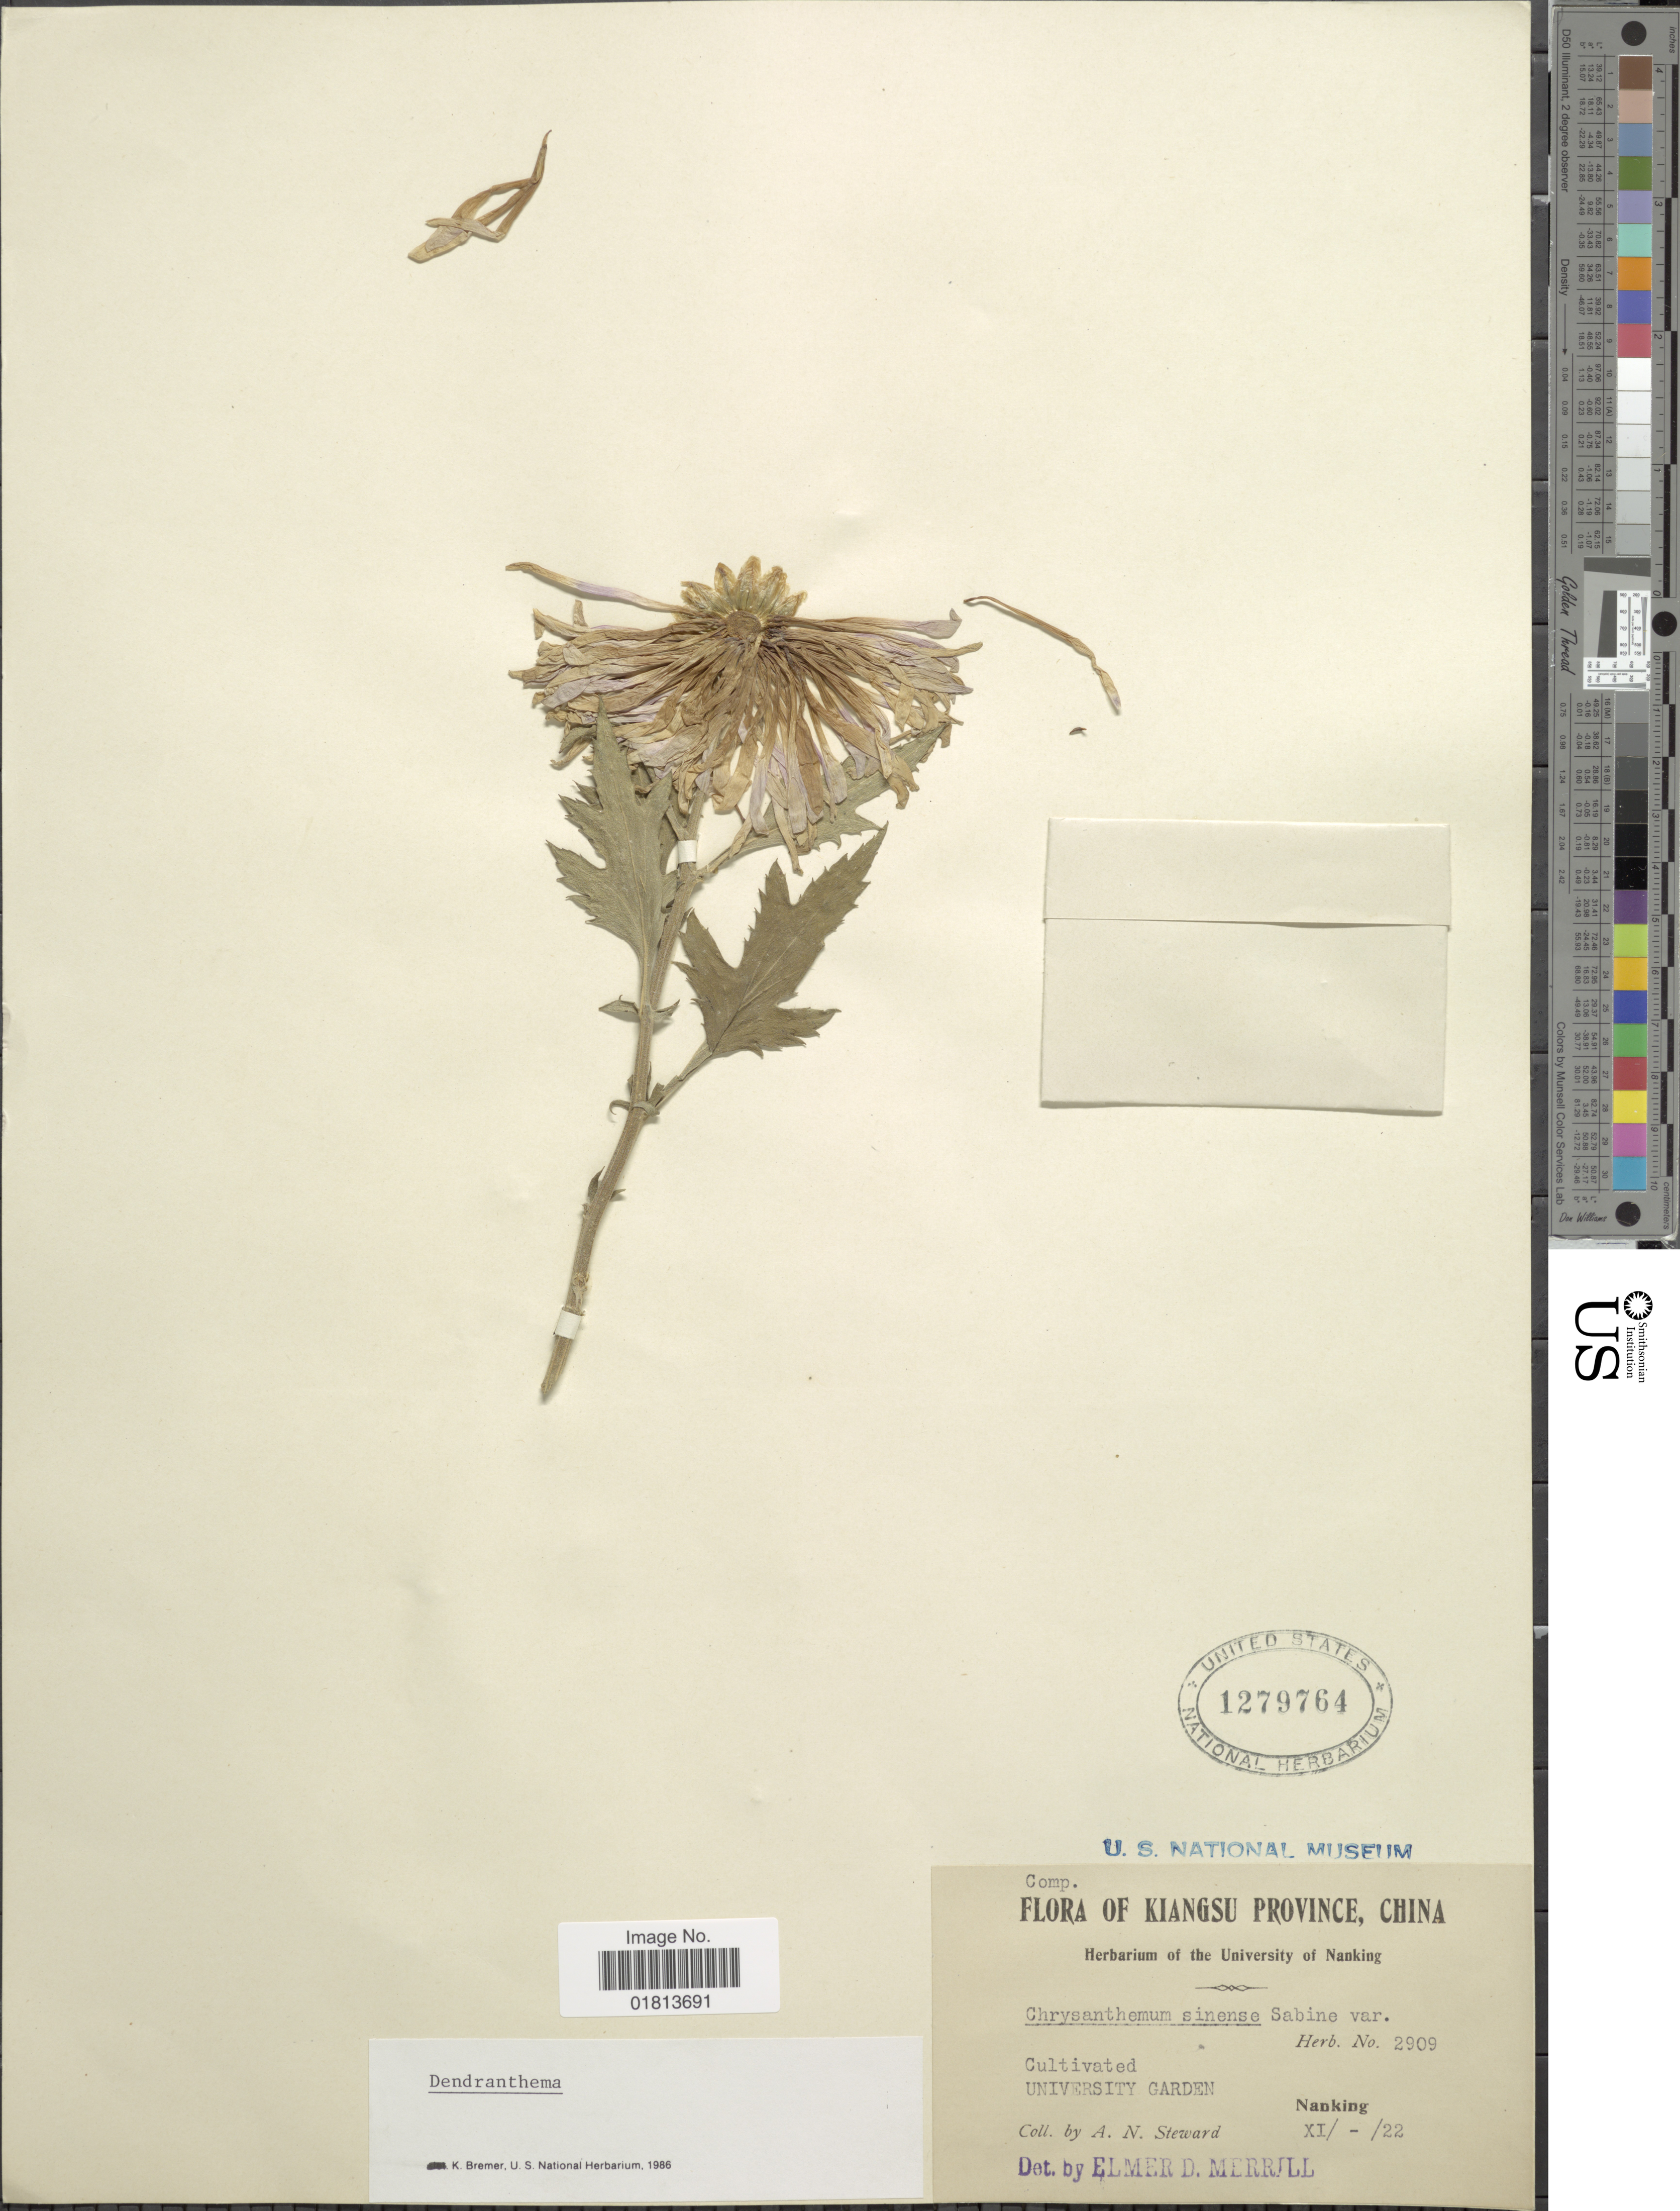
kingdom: Plantae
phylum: Tracheophyta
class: Magnoliopsida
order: Asterales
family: Asteraceae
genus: Dendranthema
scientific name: Dendranthema grandiflorum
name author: (Ramat.) Kitam.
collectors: A. N. Steward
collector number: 2909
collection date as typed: Transcribed d/m/y: /11/22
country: China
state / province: Jiangsu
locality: Kiangsu Province, China, Nanking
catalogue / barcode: US 1279764